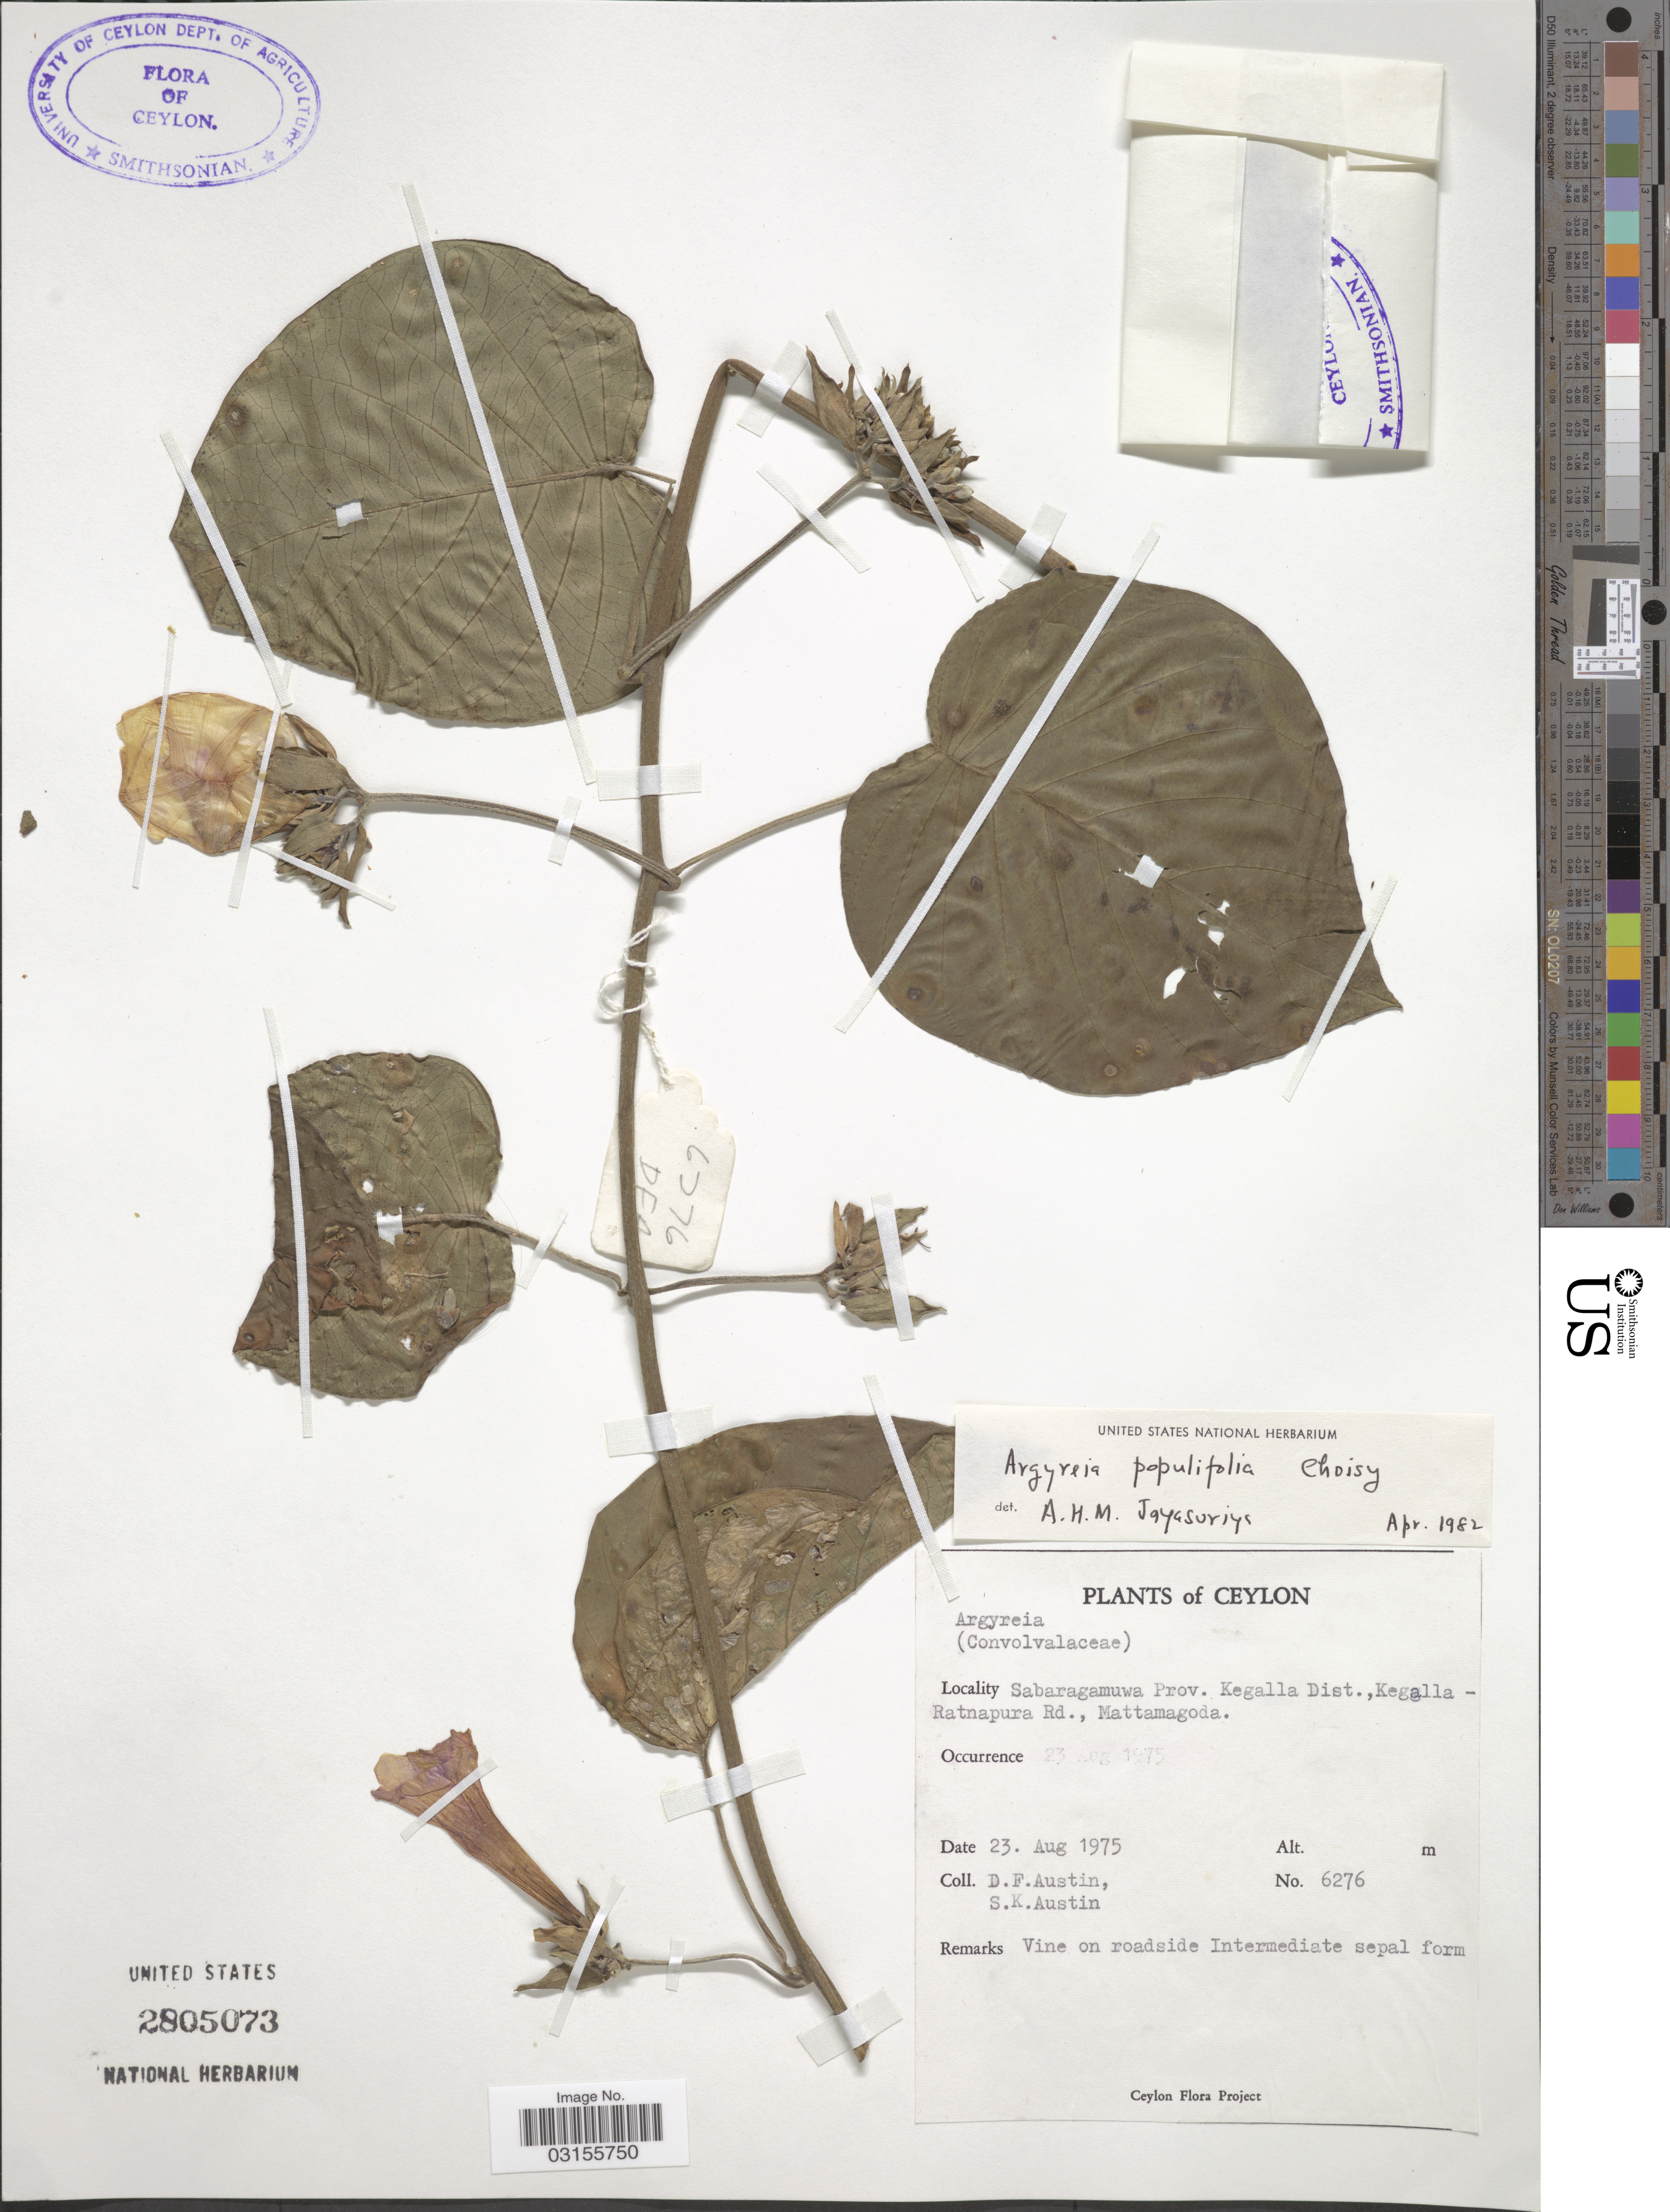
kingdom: Plantae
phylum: Tracheophyta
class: Magnoliopsida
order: Solanales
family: Convolvulaceae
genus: Argyreia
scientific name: Argyreia populifolia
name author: Choisy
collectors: D. Austin & S. Austin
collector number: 6276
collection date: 1975-08-23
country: Sri Lanka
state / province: Sabaragamuwa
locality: Ceylon. Kegalla Dist., Kegalla-Ratnapura Rd., Mattamagoda.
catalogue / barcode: US 2805073